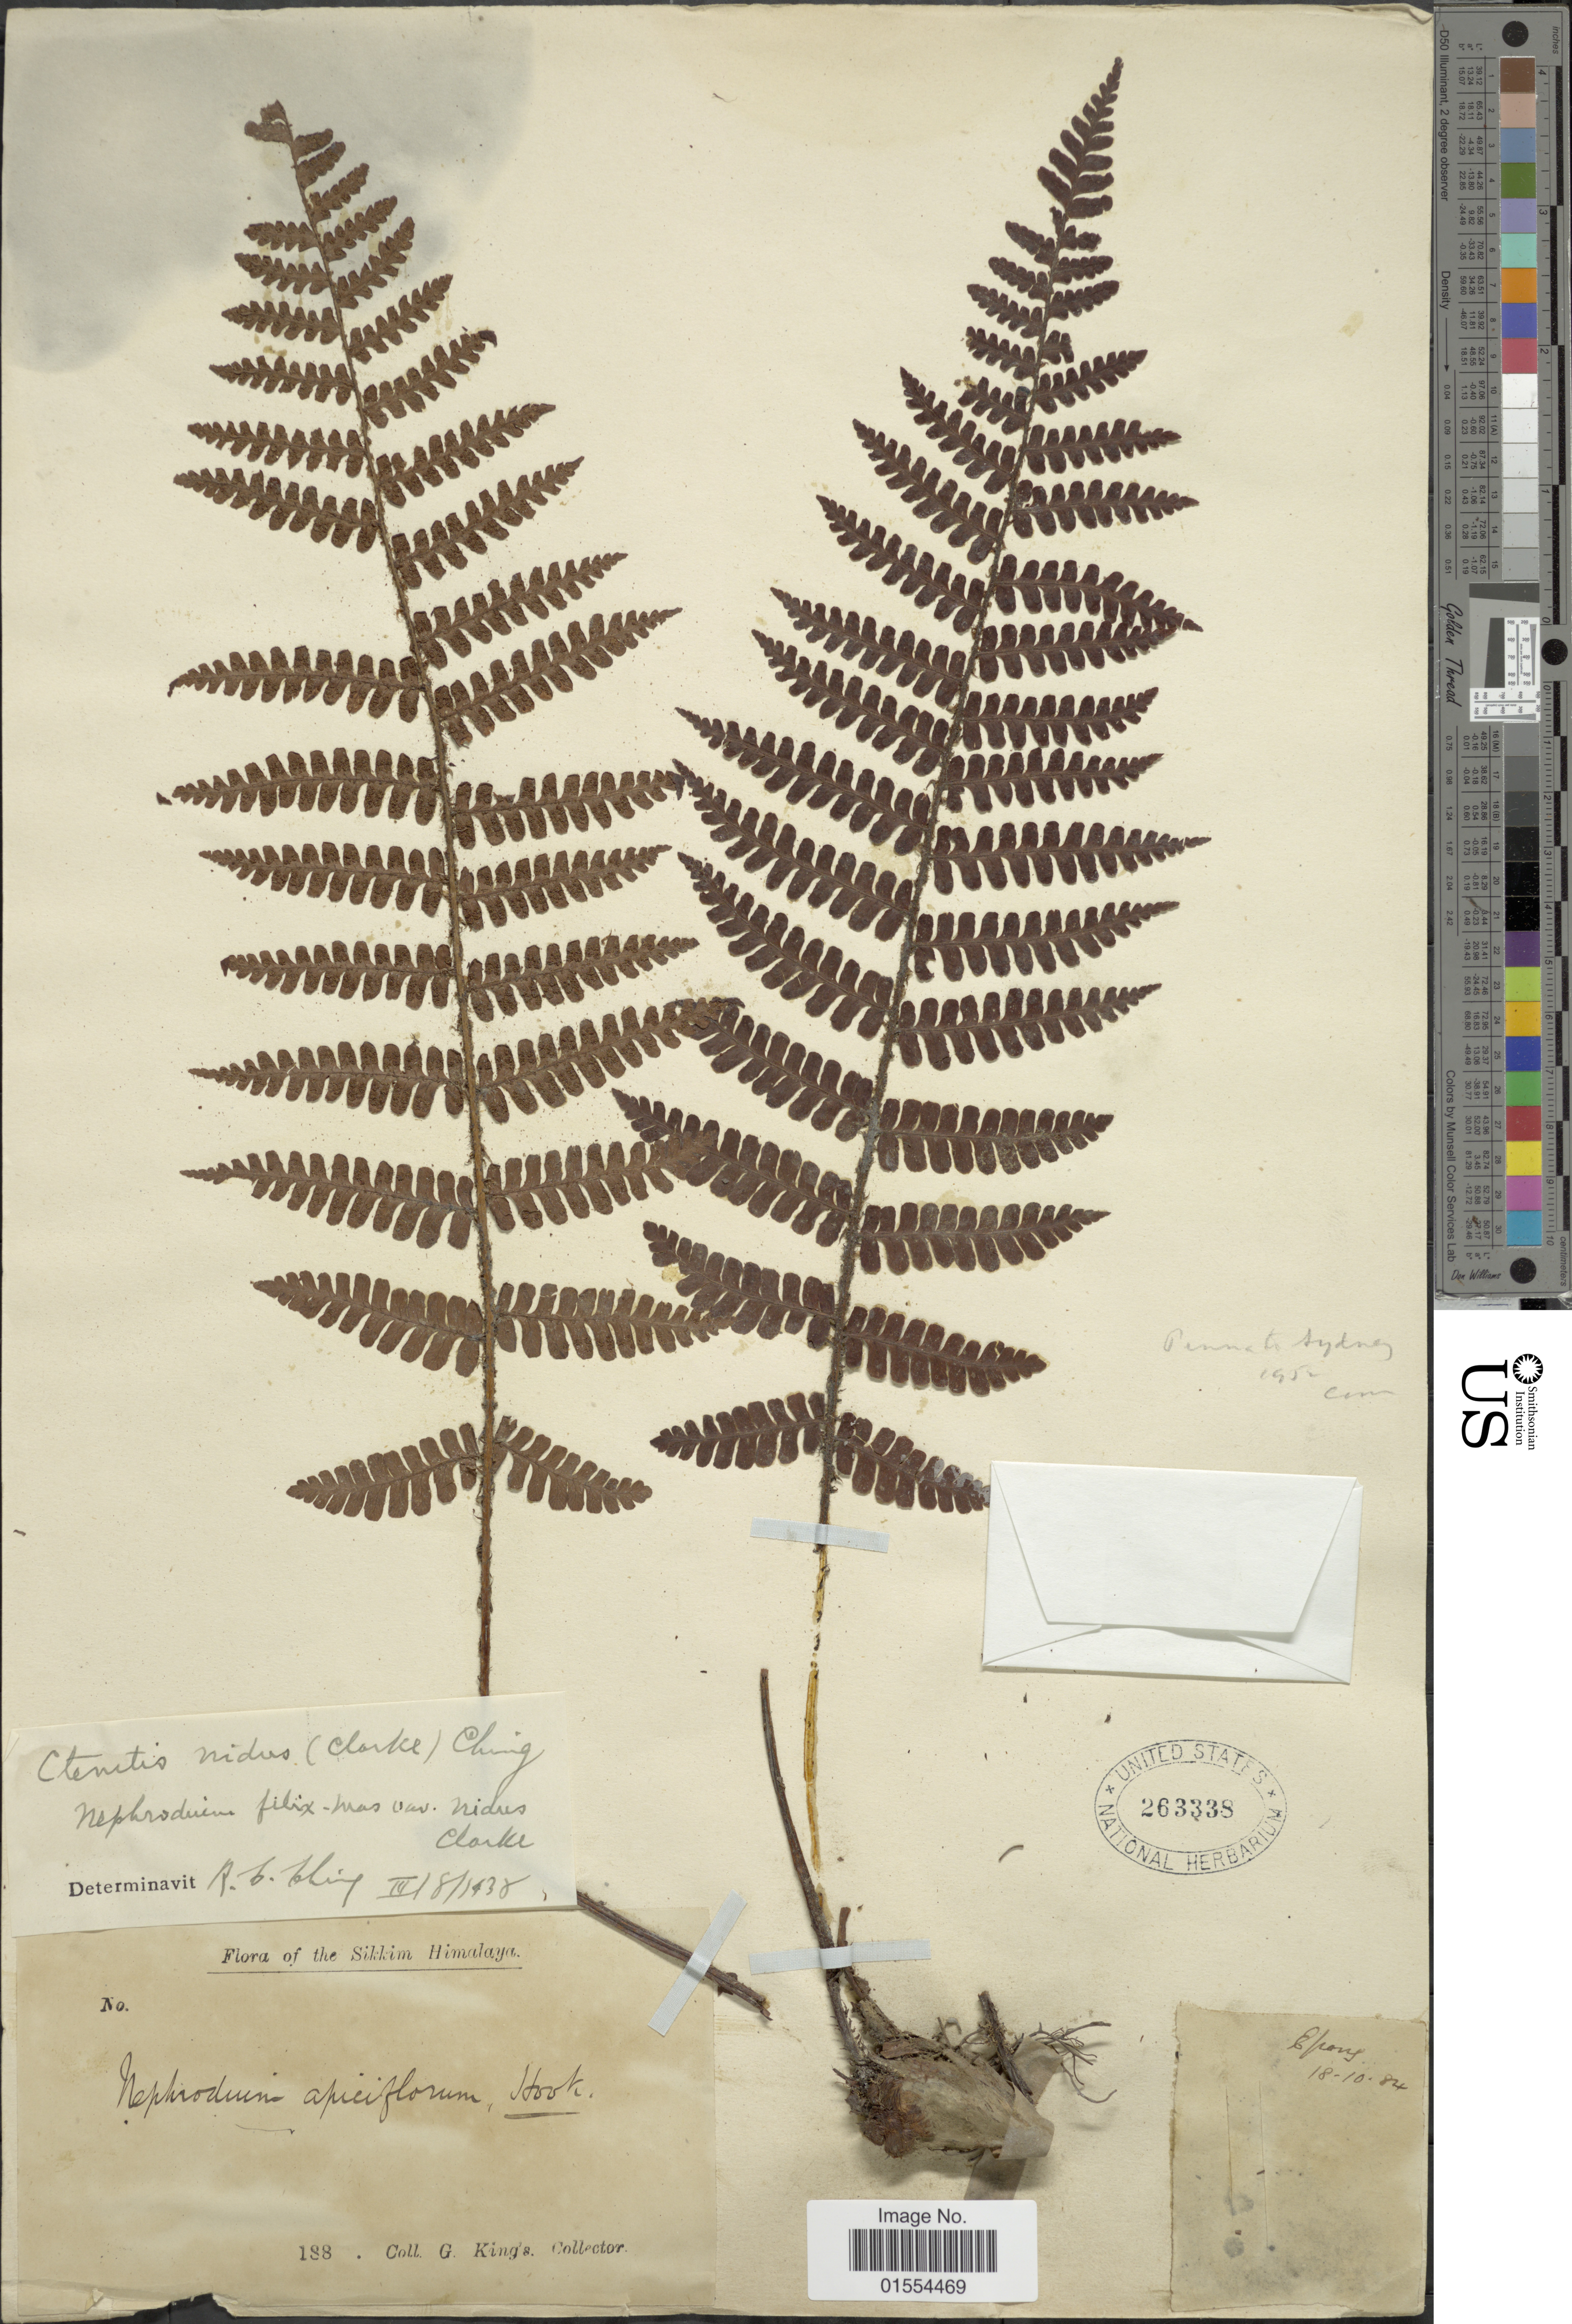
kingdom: Plantae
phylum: Tracheophyta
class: Polypodiopsida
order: Polypodiales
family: Dryopteridaceae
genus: Dryopteris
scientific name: Dryopteris nidus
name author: (Baker) Ching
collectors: G. King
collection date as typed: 188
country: India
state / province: Sikkim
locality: Sikkim Himalaya.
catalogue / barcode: US 263338